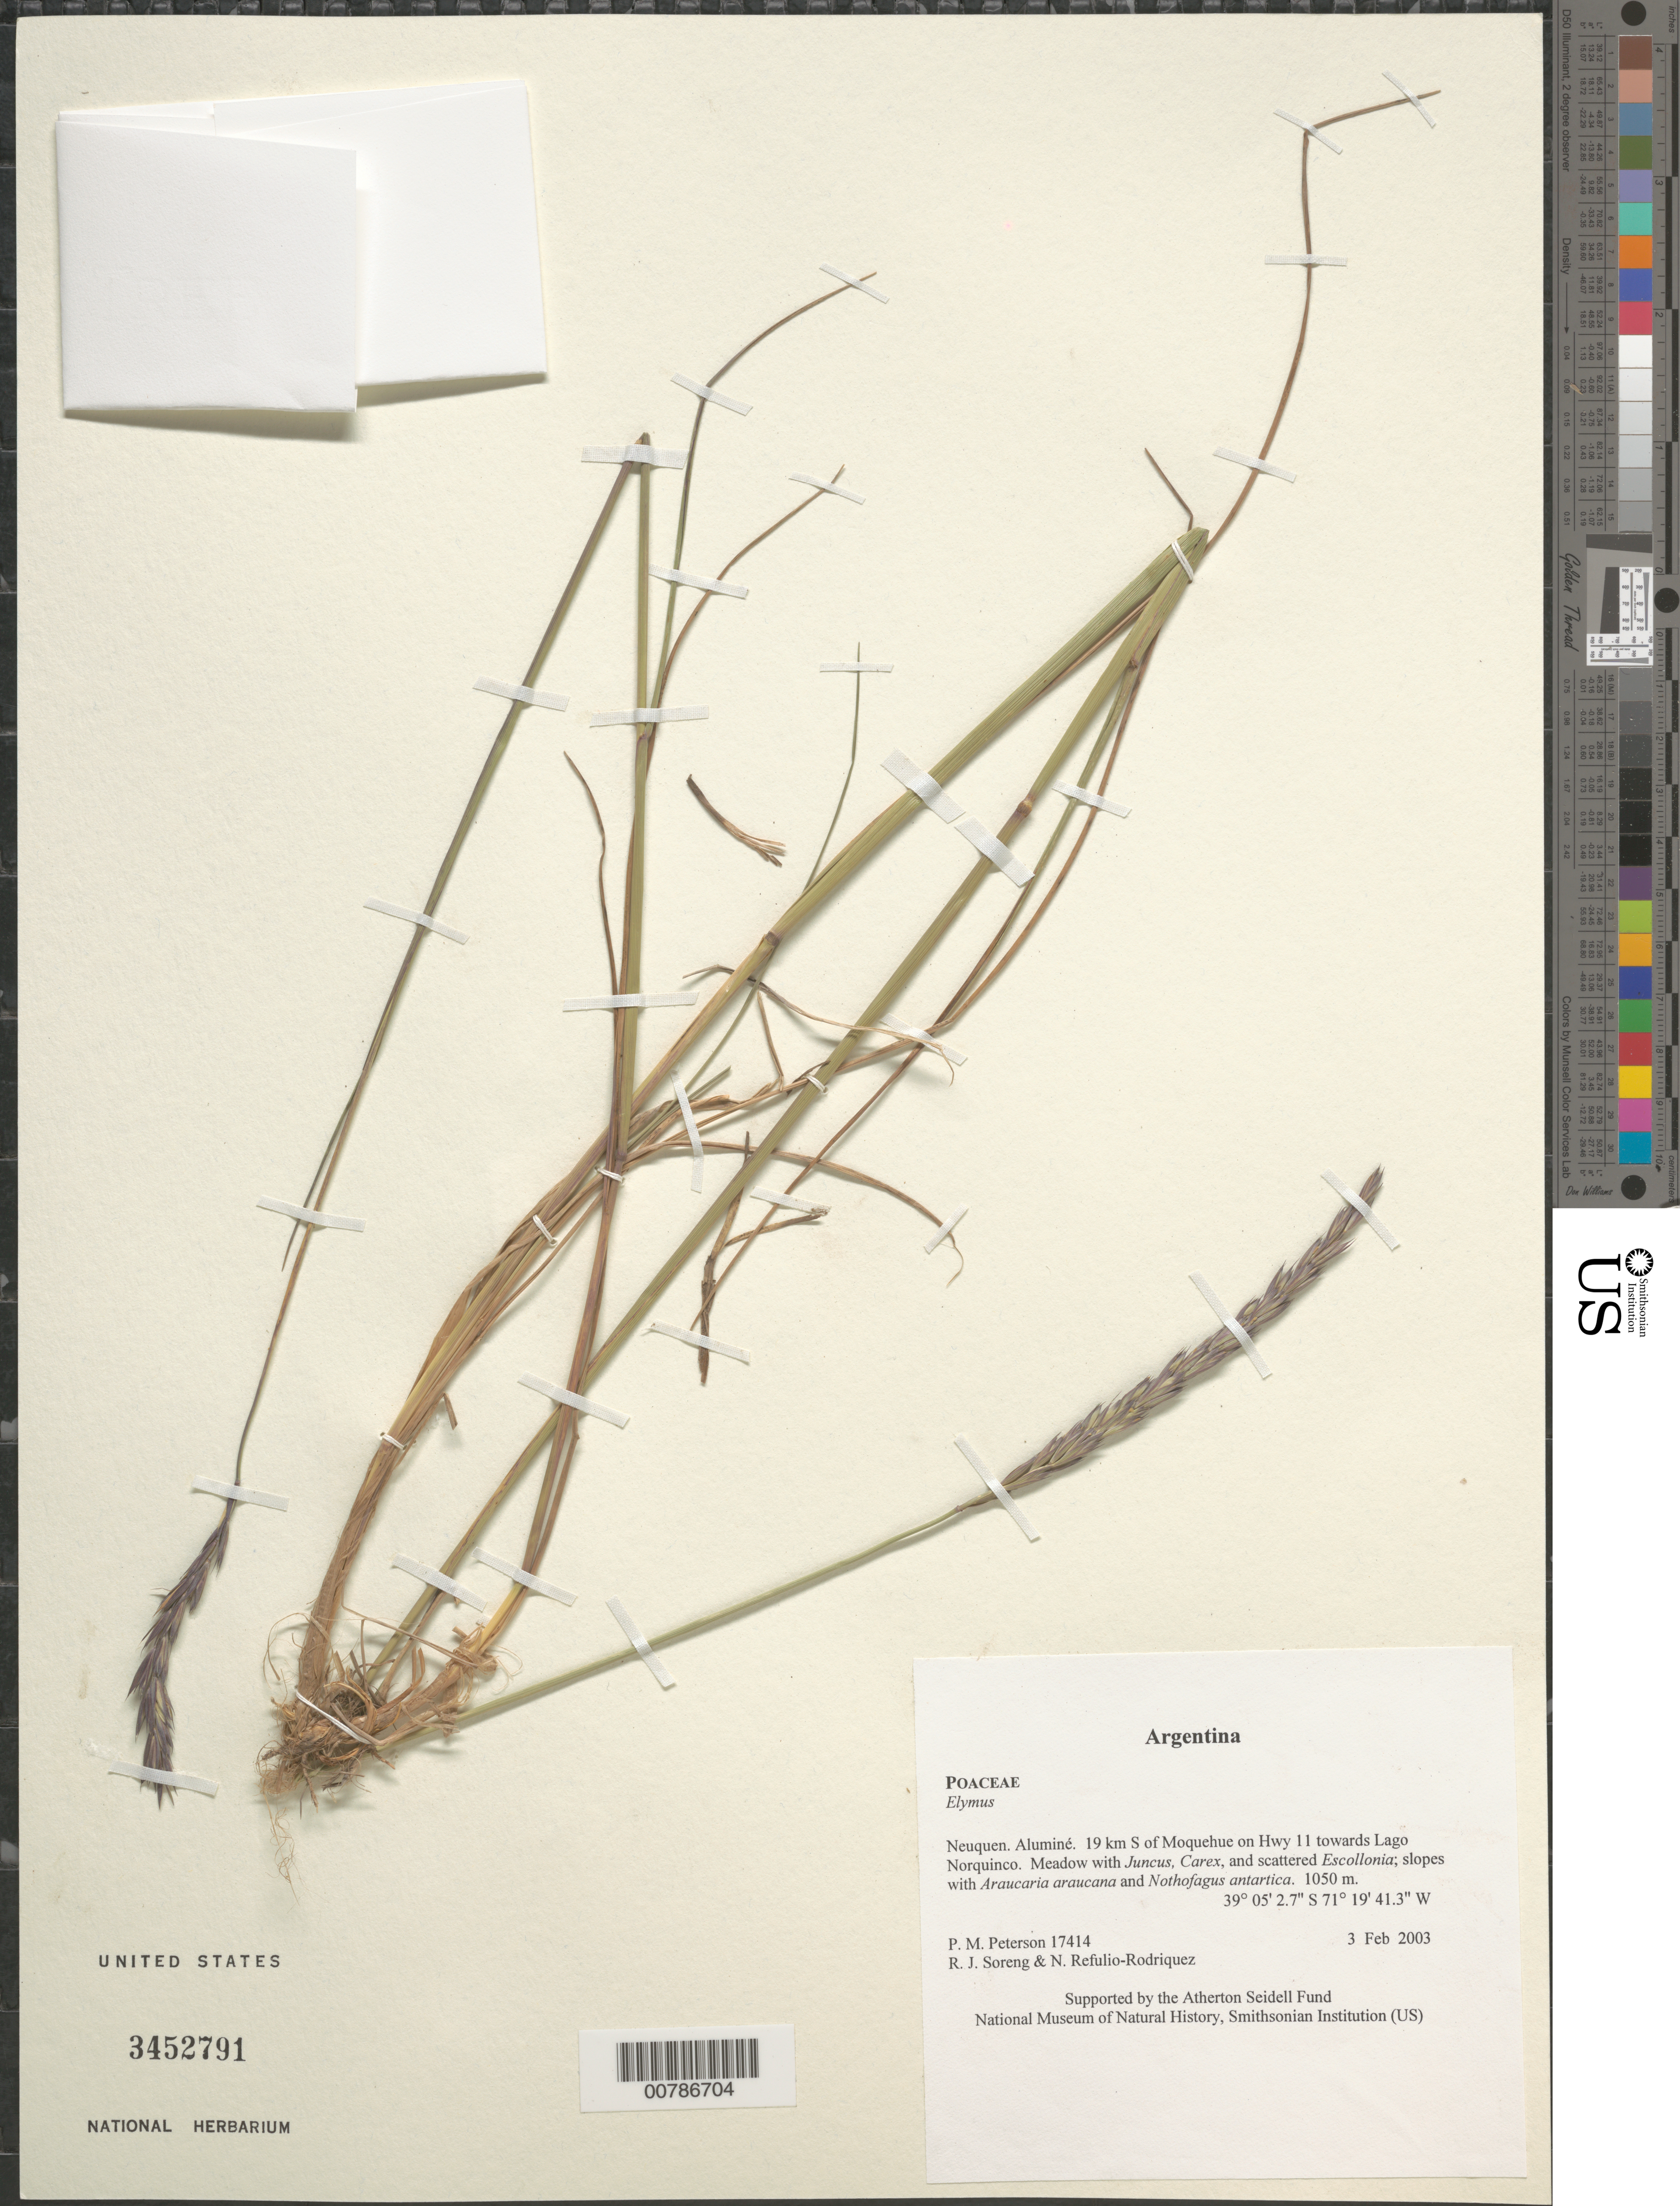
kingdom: Plantae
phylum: Tracheophyta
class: Liliopsida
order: Poales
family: Poaceae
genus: Elymus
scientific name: Elymus sp.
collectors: P. M. Peterson, R. J. Soreng & N. Refulio-Rodríguez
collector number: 17414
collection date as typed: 03 Feb 2003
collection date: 2003-02-03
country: Argentina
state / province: Neuquen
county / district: Aluminé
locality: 19 km S of Moquehue on Hwy 11 towards Lago Norquinco. Meadow with Juncus, Carex, and scattered Escollonia; slopes with Araucaria araucana and Nothofagus antartica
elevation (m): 1050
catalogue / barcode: US 3452791